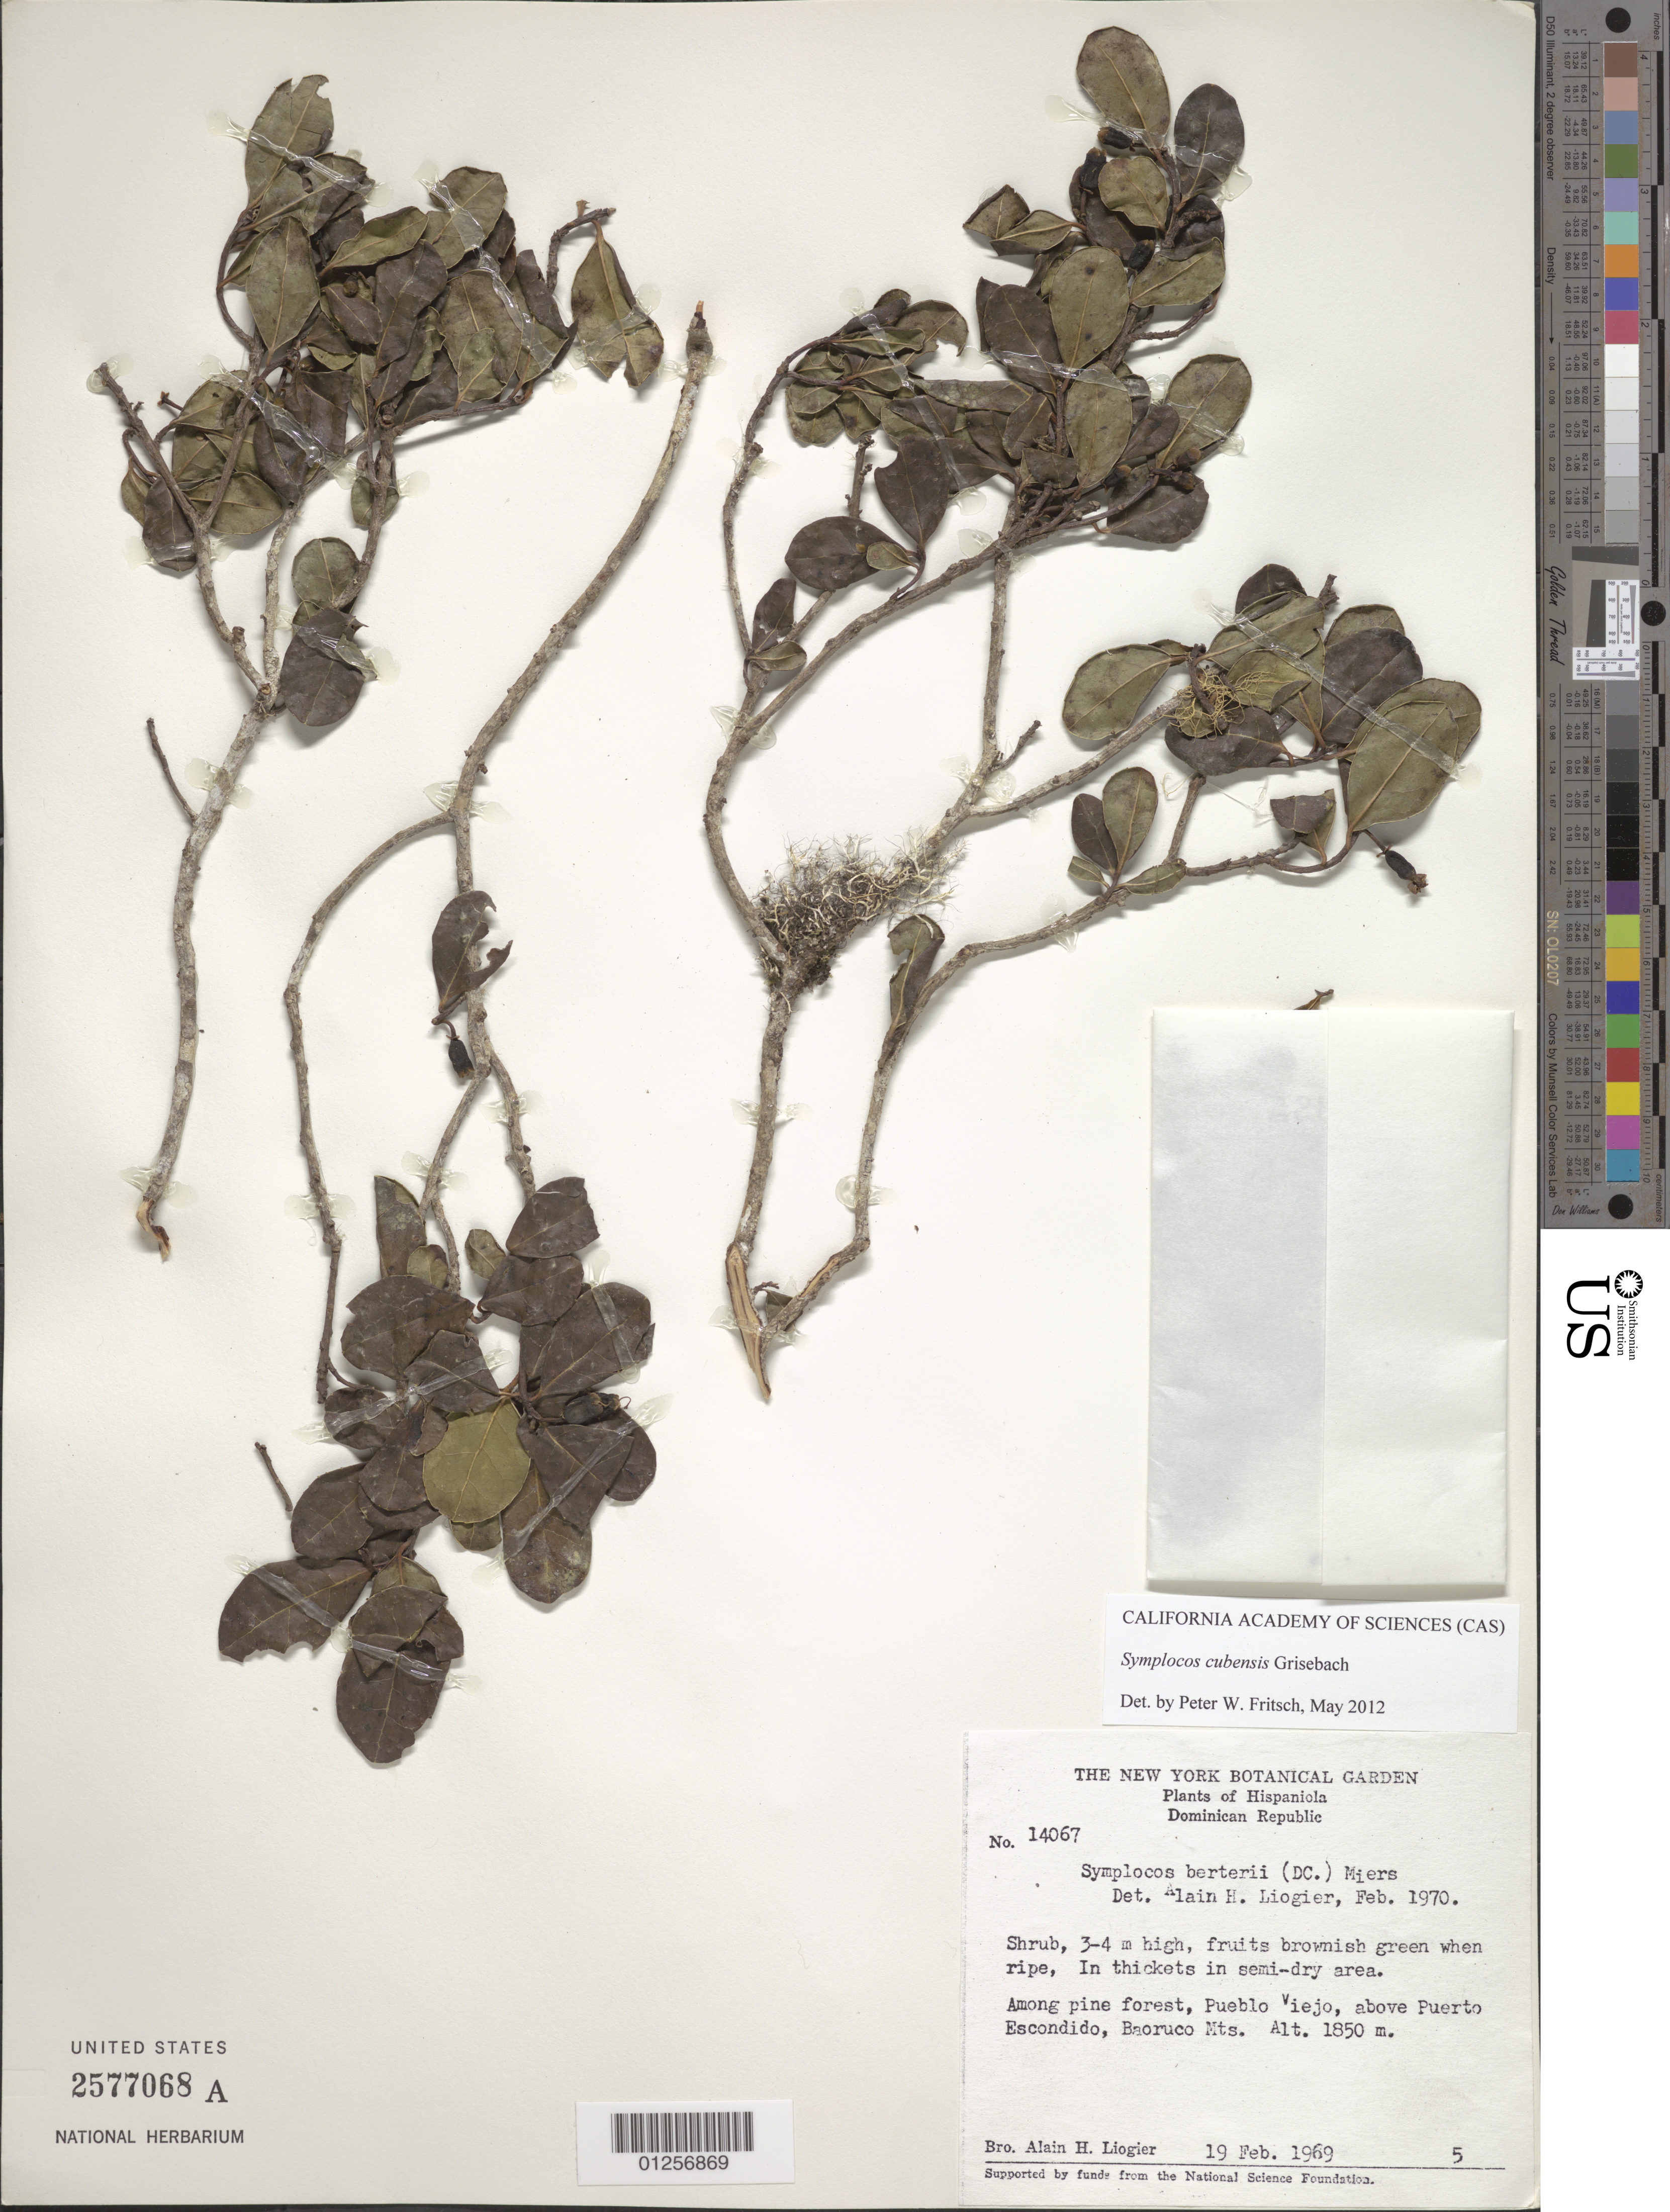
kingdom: Plantae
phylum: Tracheophyta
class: Magnoliopsida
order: Ericales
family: Symplocaceae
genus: Symplocos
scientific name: Symplocos cubensis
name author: Griseb.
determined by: Fritsch, Peter W.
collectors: A. H. Liogier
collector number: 14067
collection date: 1969-02-19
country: Dominican Republic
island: Hispaniola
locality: Pueblo Viejo, above Puerto Escondido, Baoruc Mts.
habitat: In thickets in semi-dry area. Among pine forest.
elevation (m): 1850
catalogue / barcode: US 2577068A